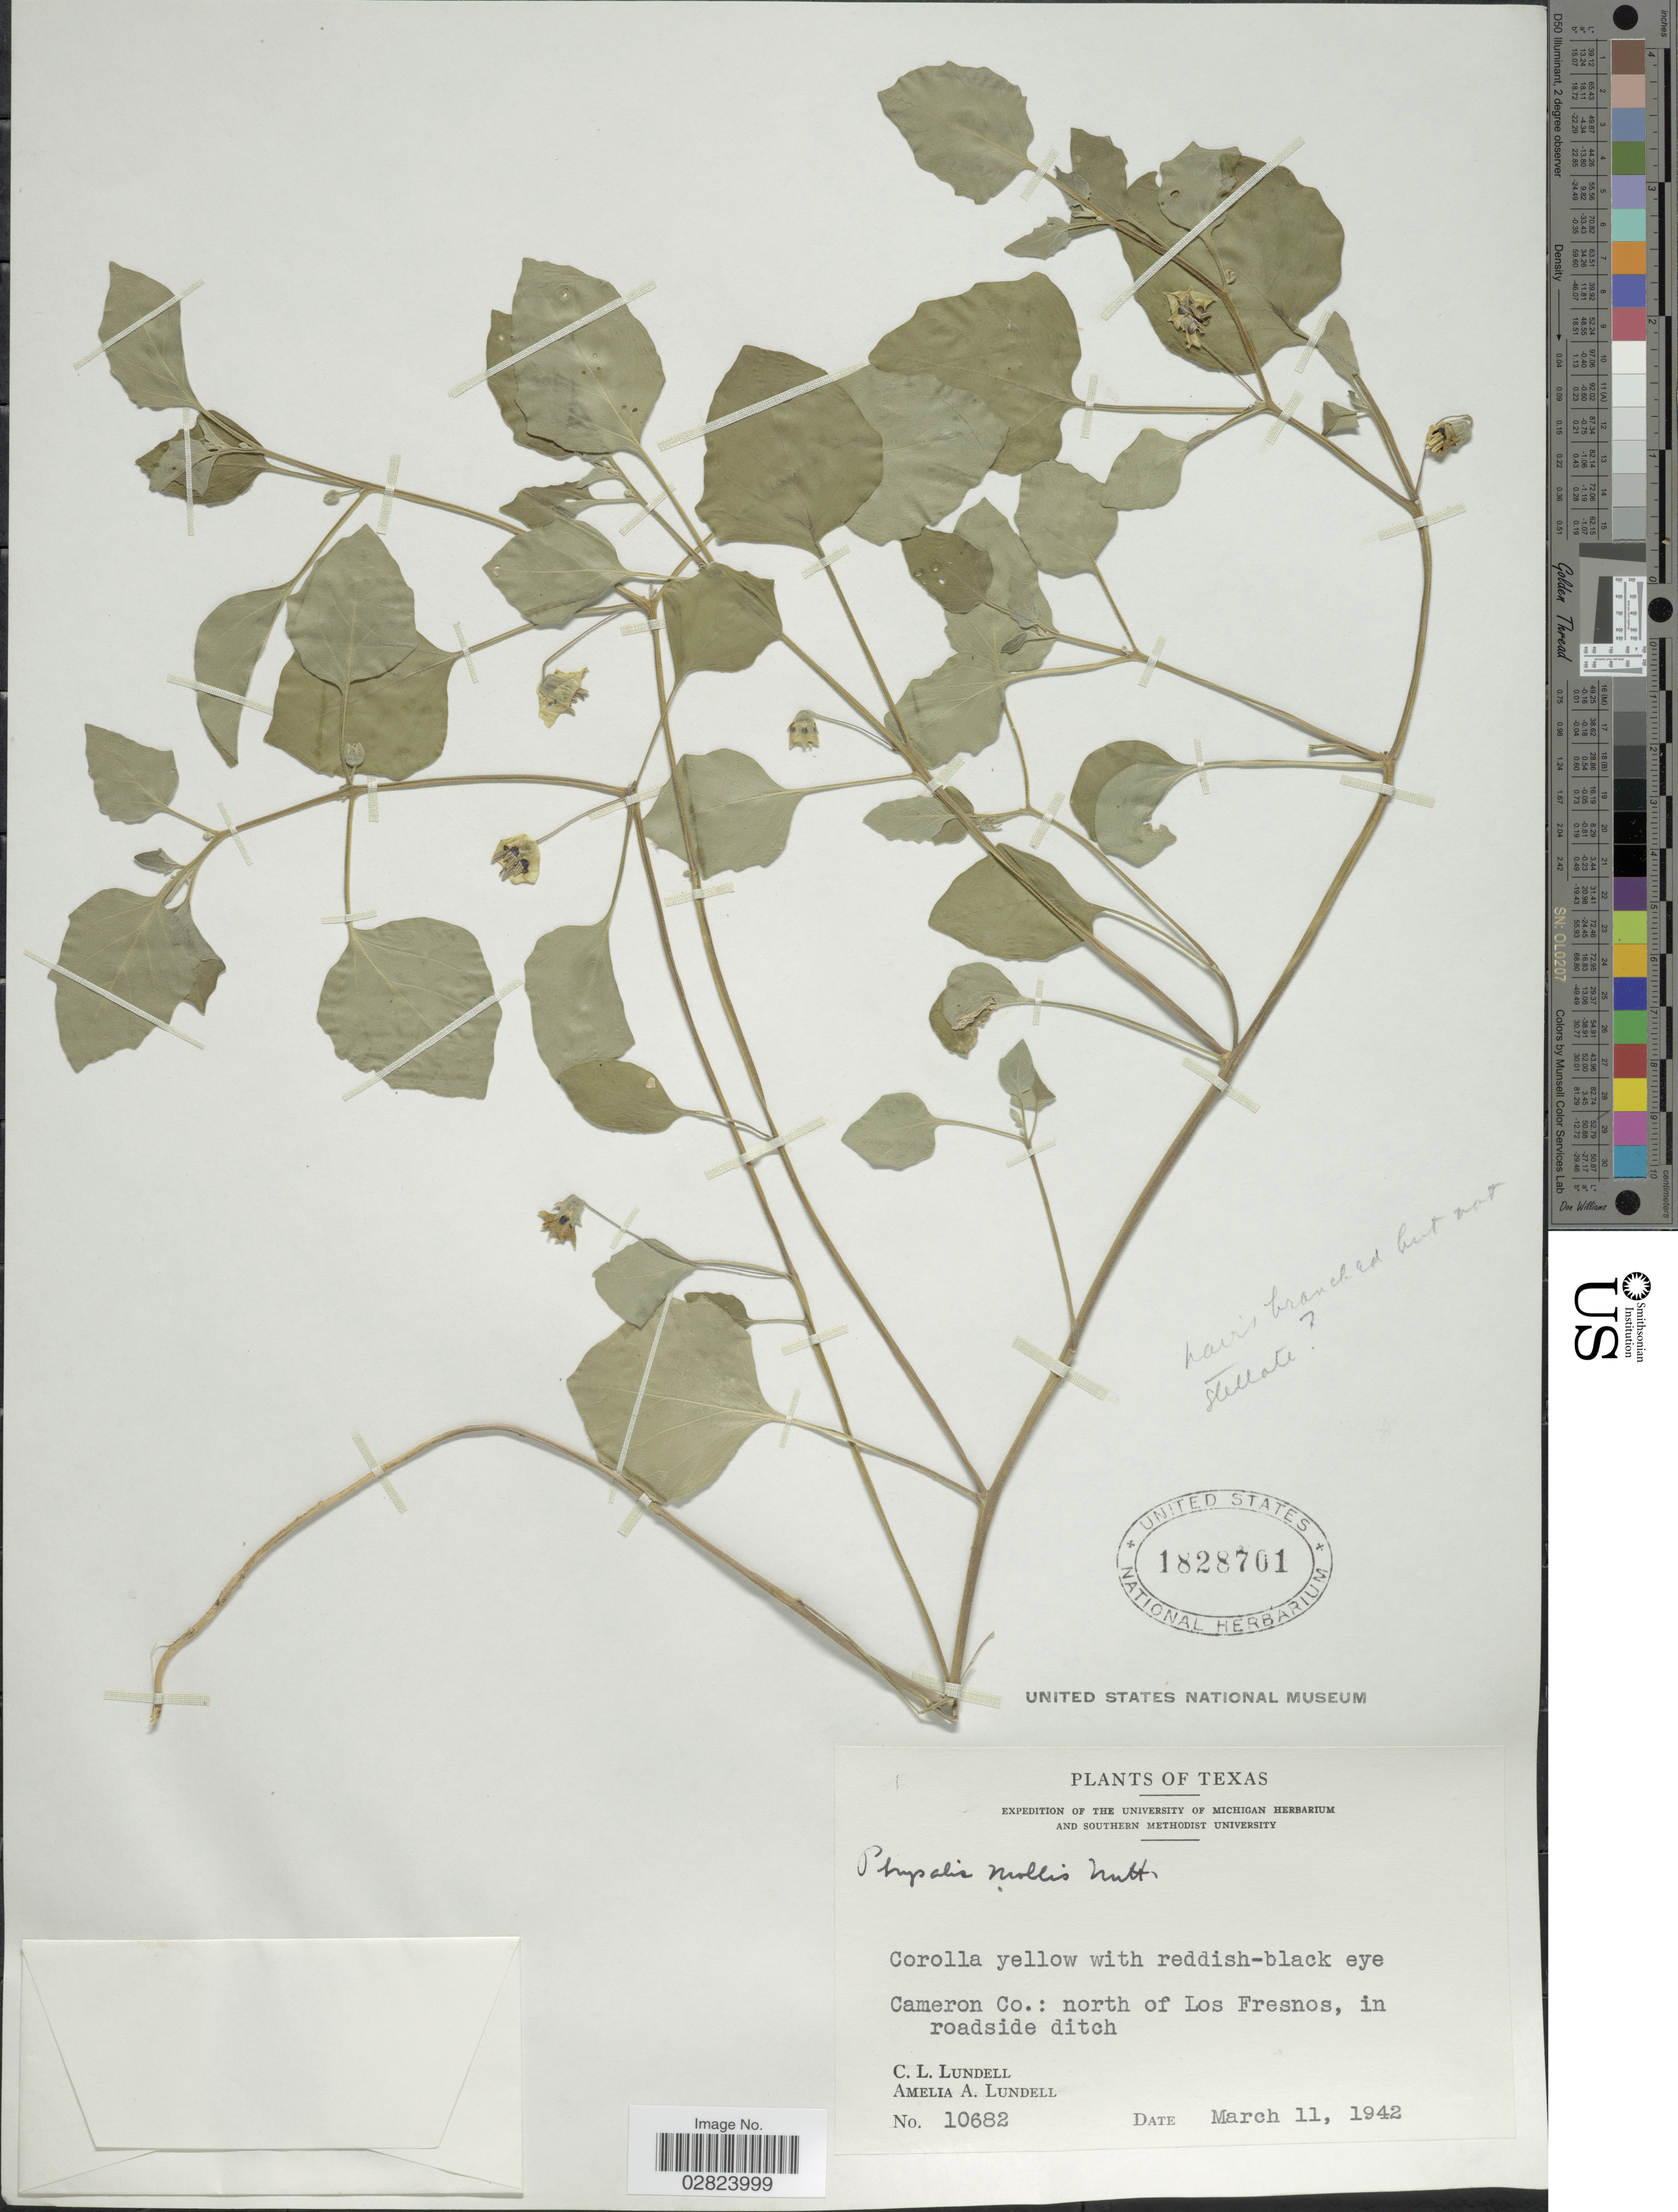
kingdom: Plantae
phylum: Tracheophyta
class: Magnoliopsida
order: Solanales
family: Solanaceae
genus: Physalis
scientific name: Physalis mollis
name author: Nutt.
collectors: C. L. Lundell & A. A. Lundell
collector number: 10682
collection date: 1942-03-11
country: United States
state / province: Texas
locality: Cameron Co.: north of Los Fresnos, in roadside ditch.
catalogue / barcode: US 1828701